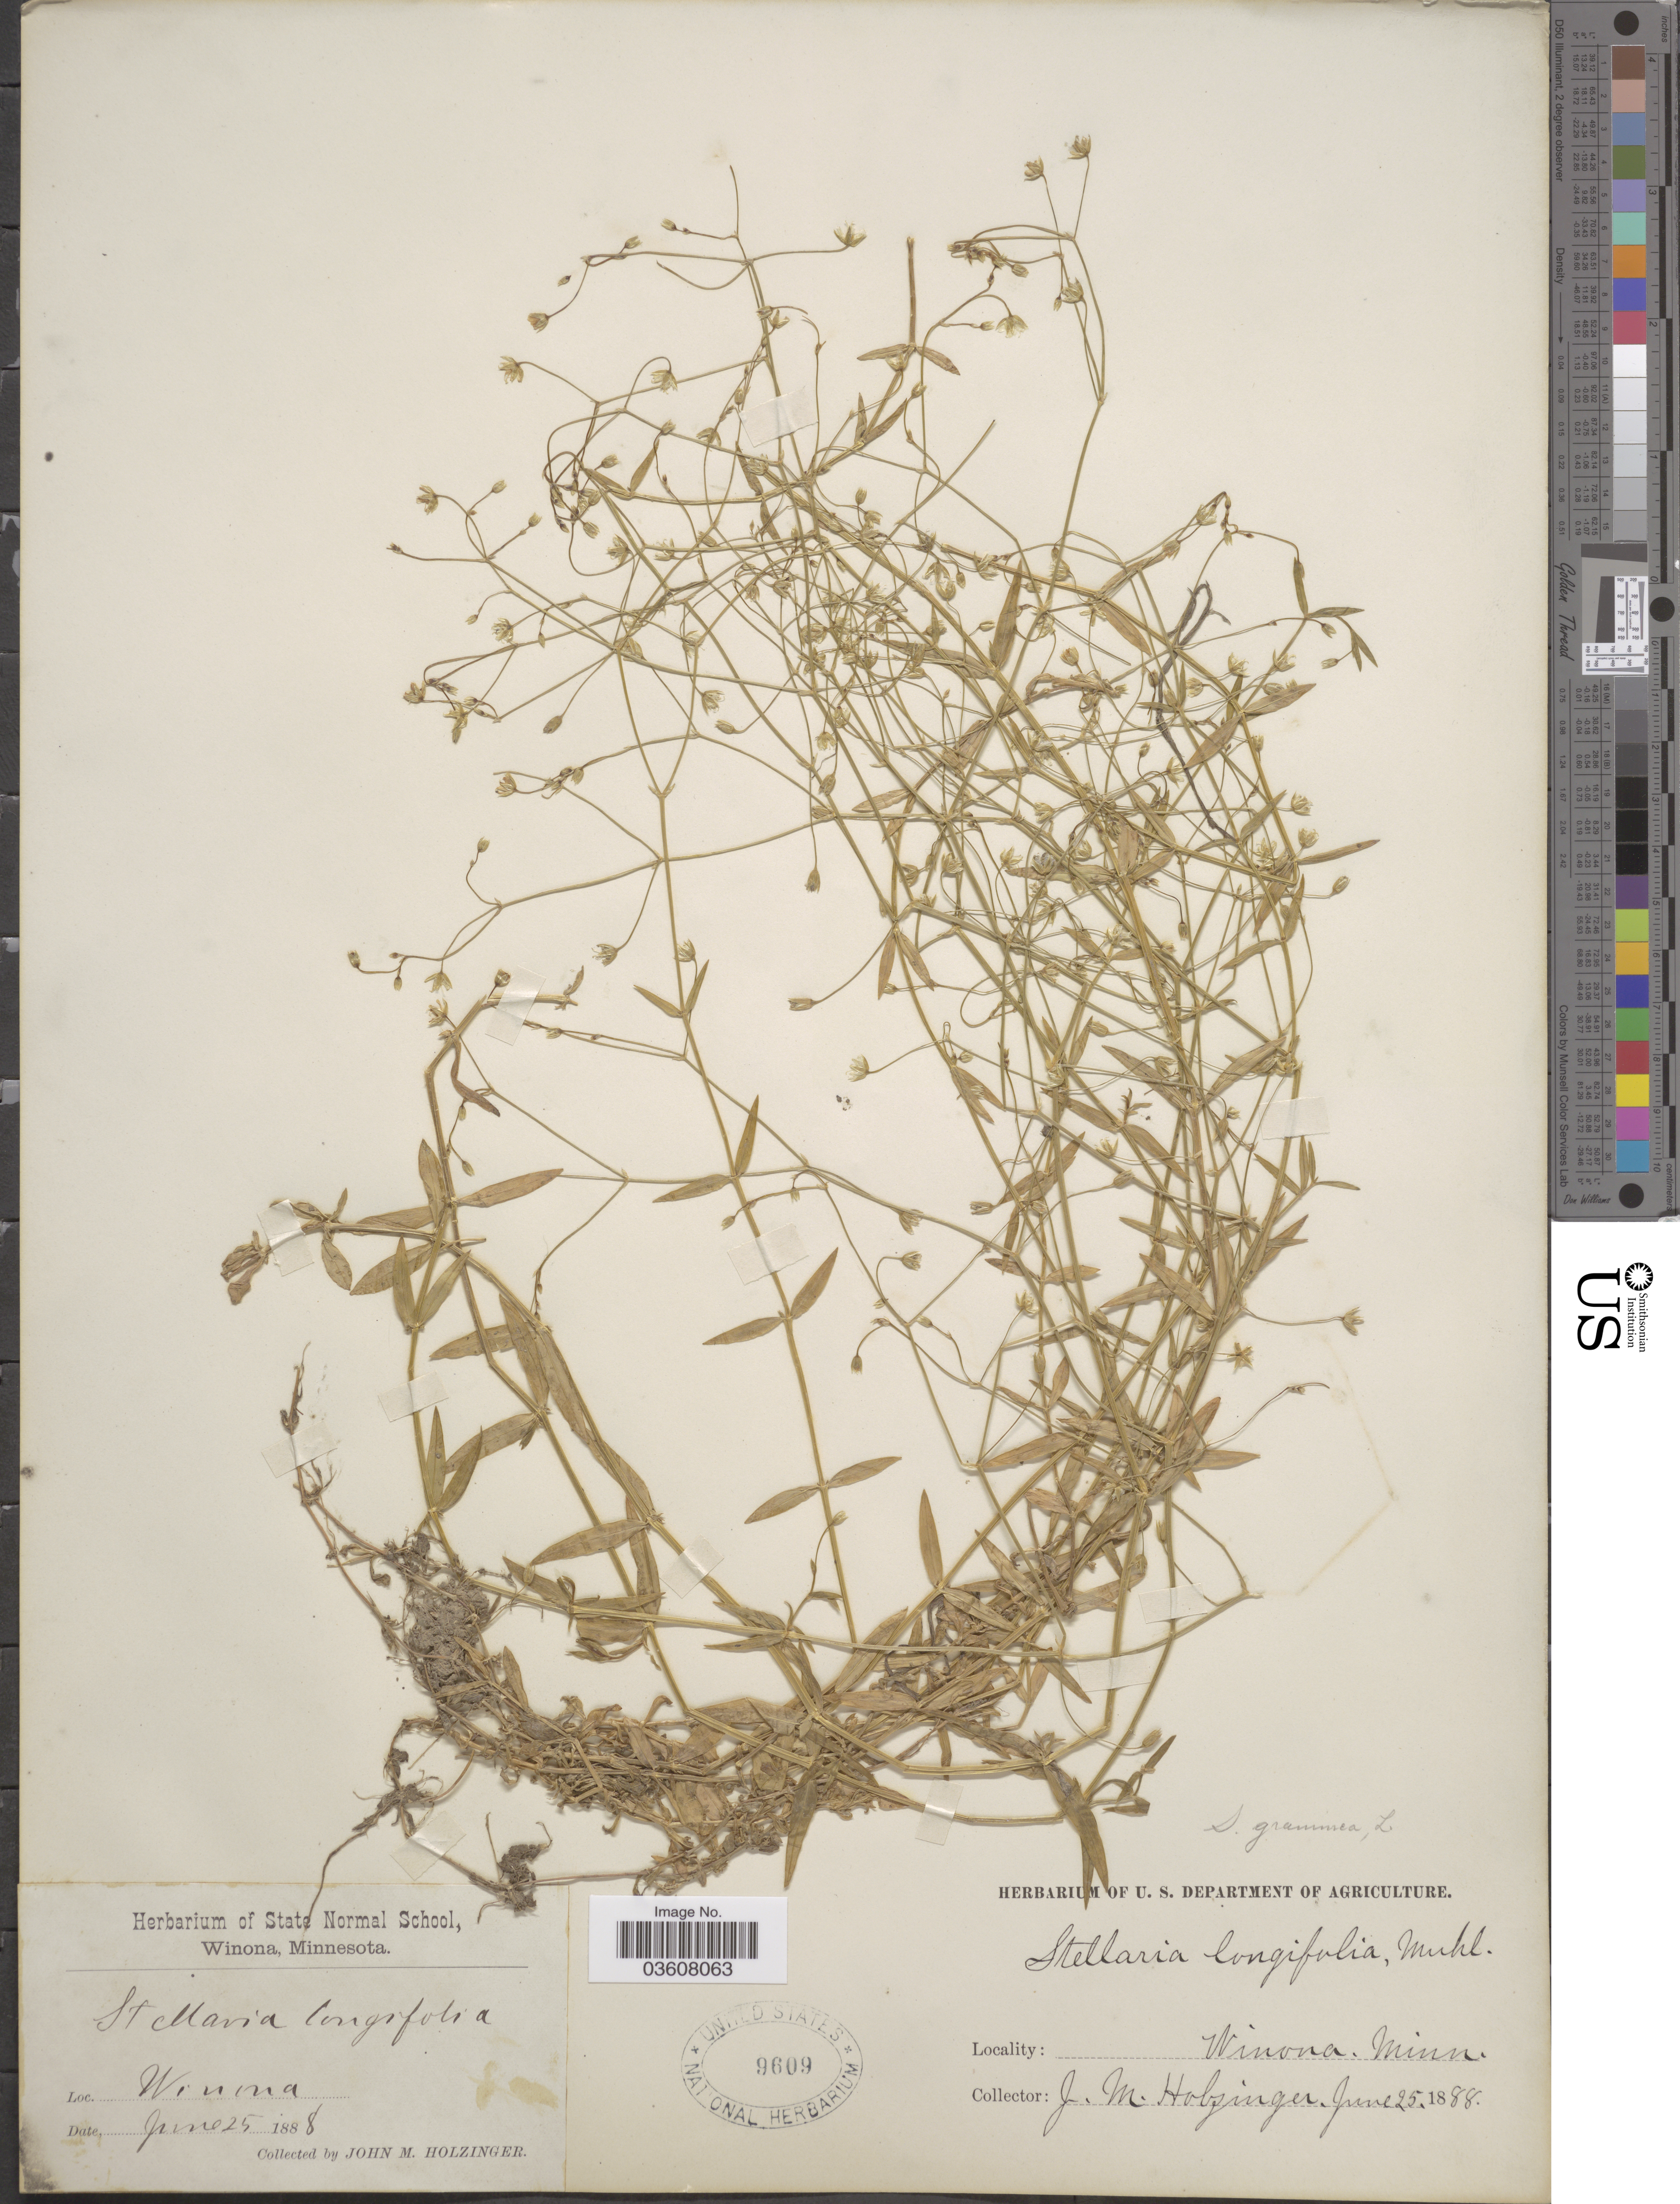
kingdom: Plantae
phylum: Tracheophyta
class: Magnoliopsida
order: Caryophyllales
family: Caryophyllaceae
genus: Stellaria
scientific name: Stellaria graminea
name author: L.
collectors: J. M. Holzinger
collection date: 1888-06-25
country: United States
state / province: Minnesota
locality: Winona.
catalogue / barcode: US 9609